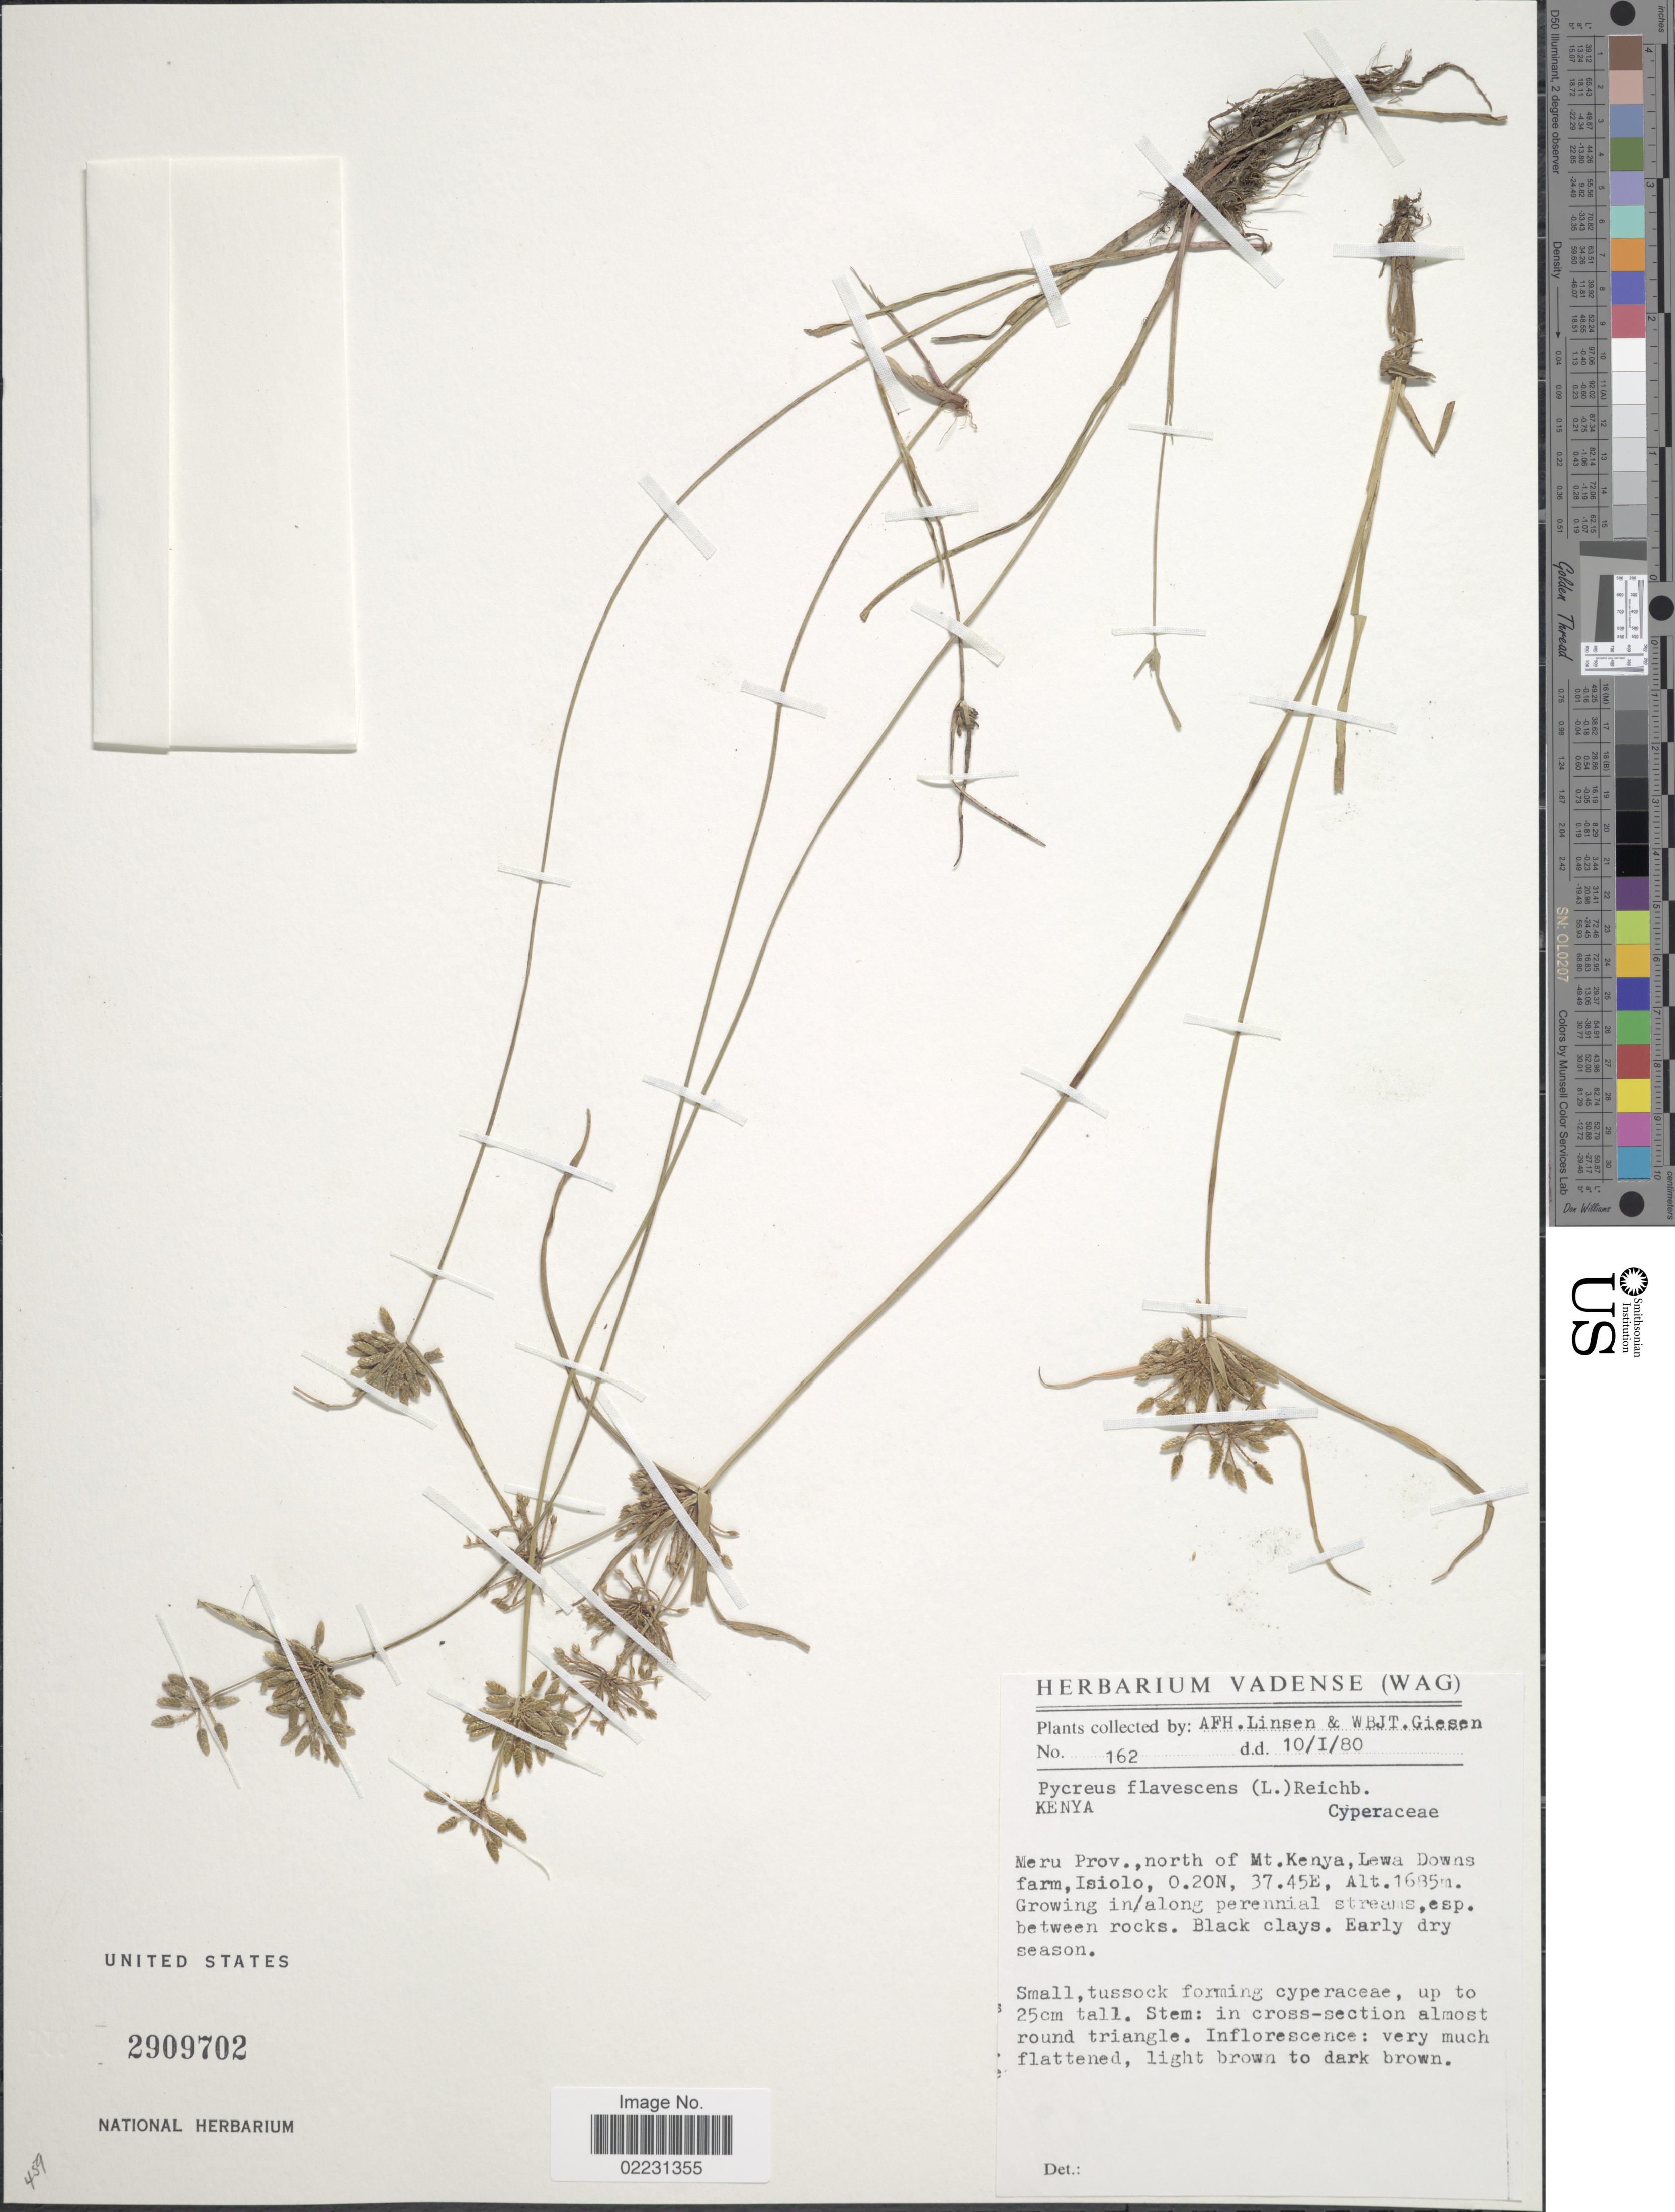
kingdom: Plantae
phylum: Tracheophyta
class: Liliopsida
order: Poales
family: Cyperaceae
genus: Cyperus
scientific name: Cyperus flavescens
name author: L.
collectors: A. Linsen & W. Giesen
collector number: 162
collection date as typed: Transcribed d/m/y: 10/1/80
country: Kenya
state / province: Meru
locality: Meru Prov., North of Mt. Kenya, Lewa Downs farm, Isiolo.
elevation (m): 1685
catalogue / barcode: US 2909702